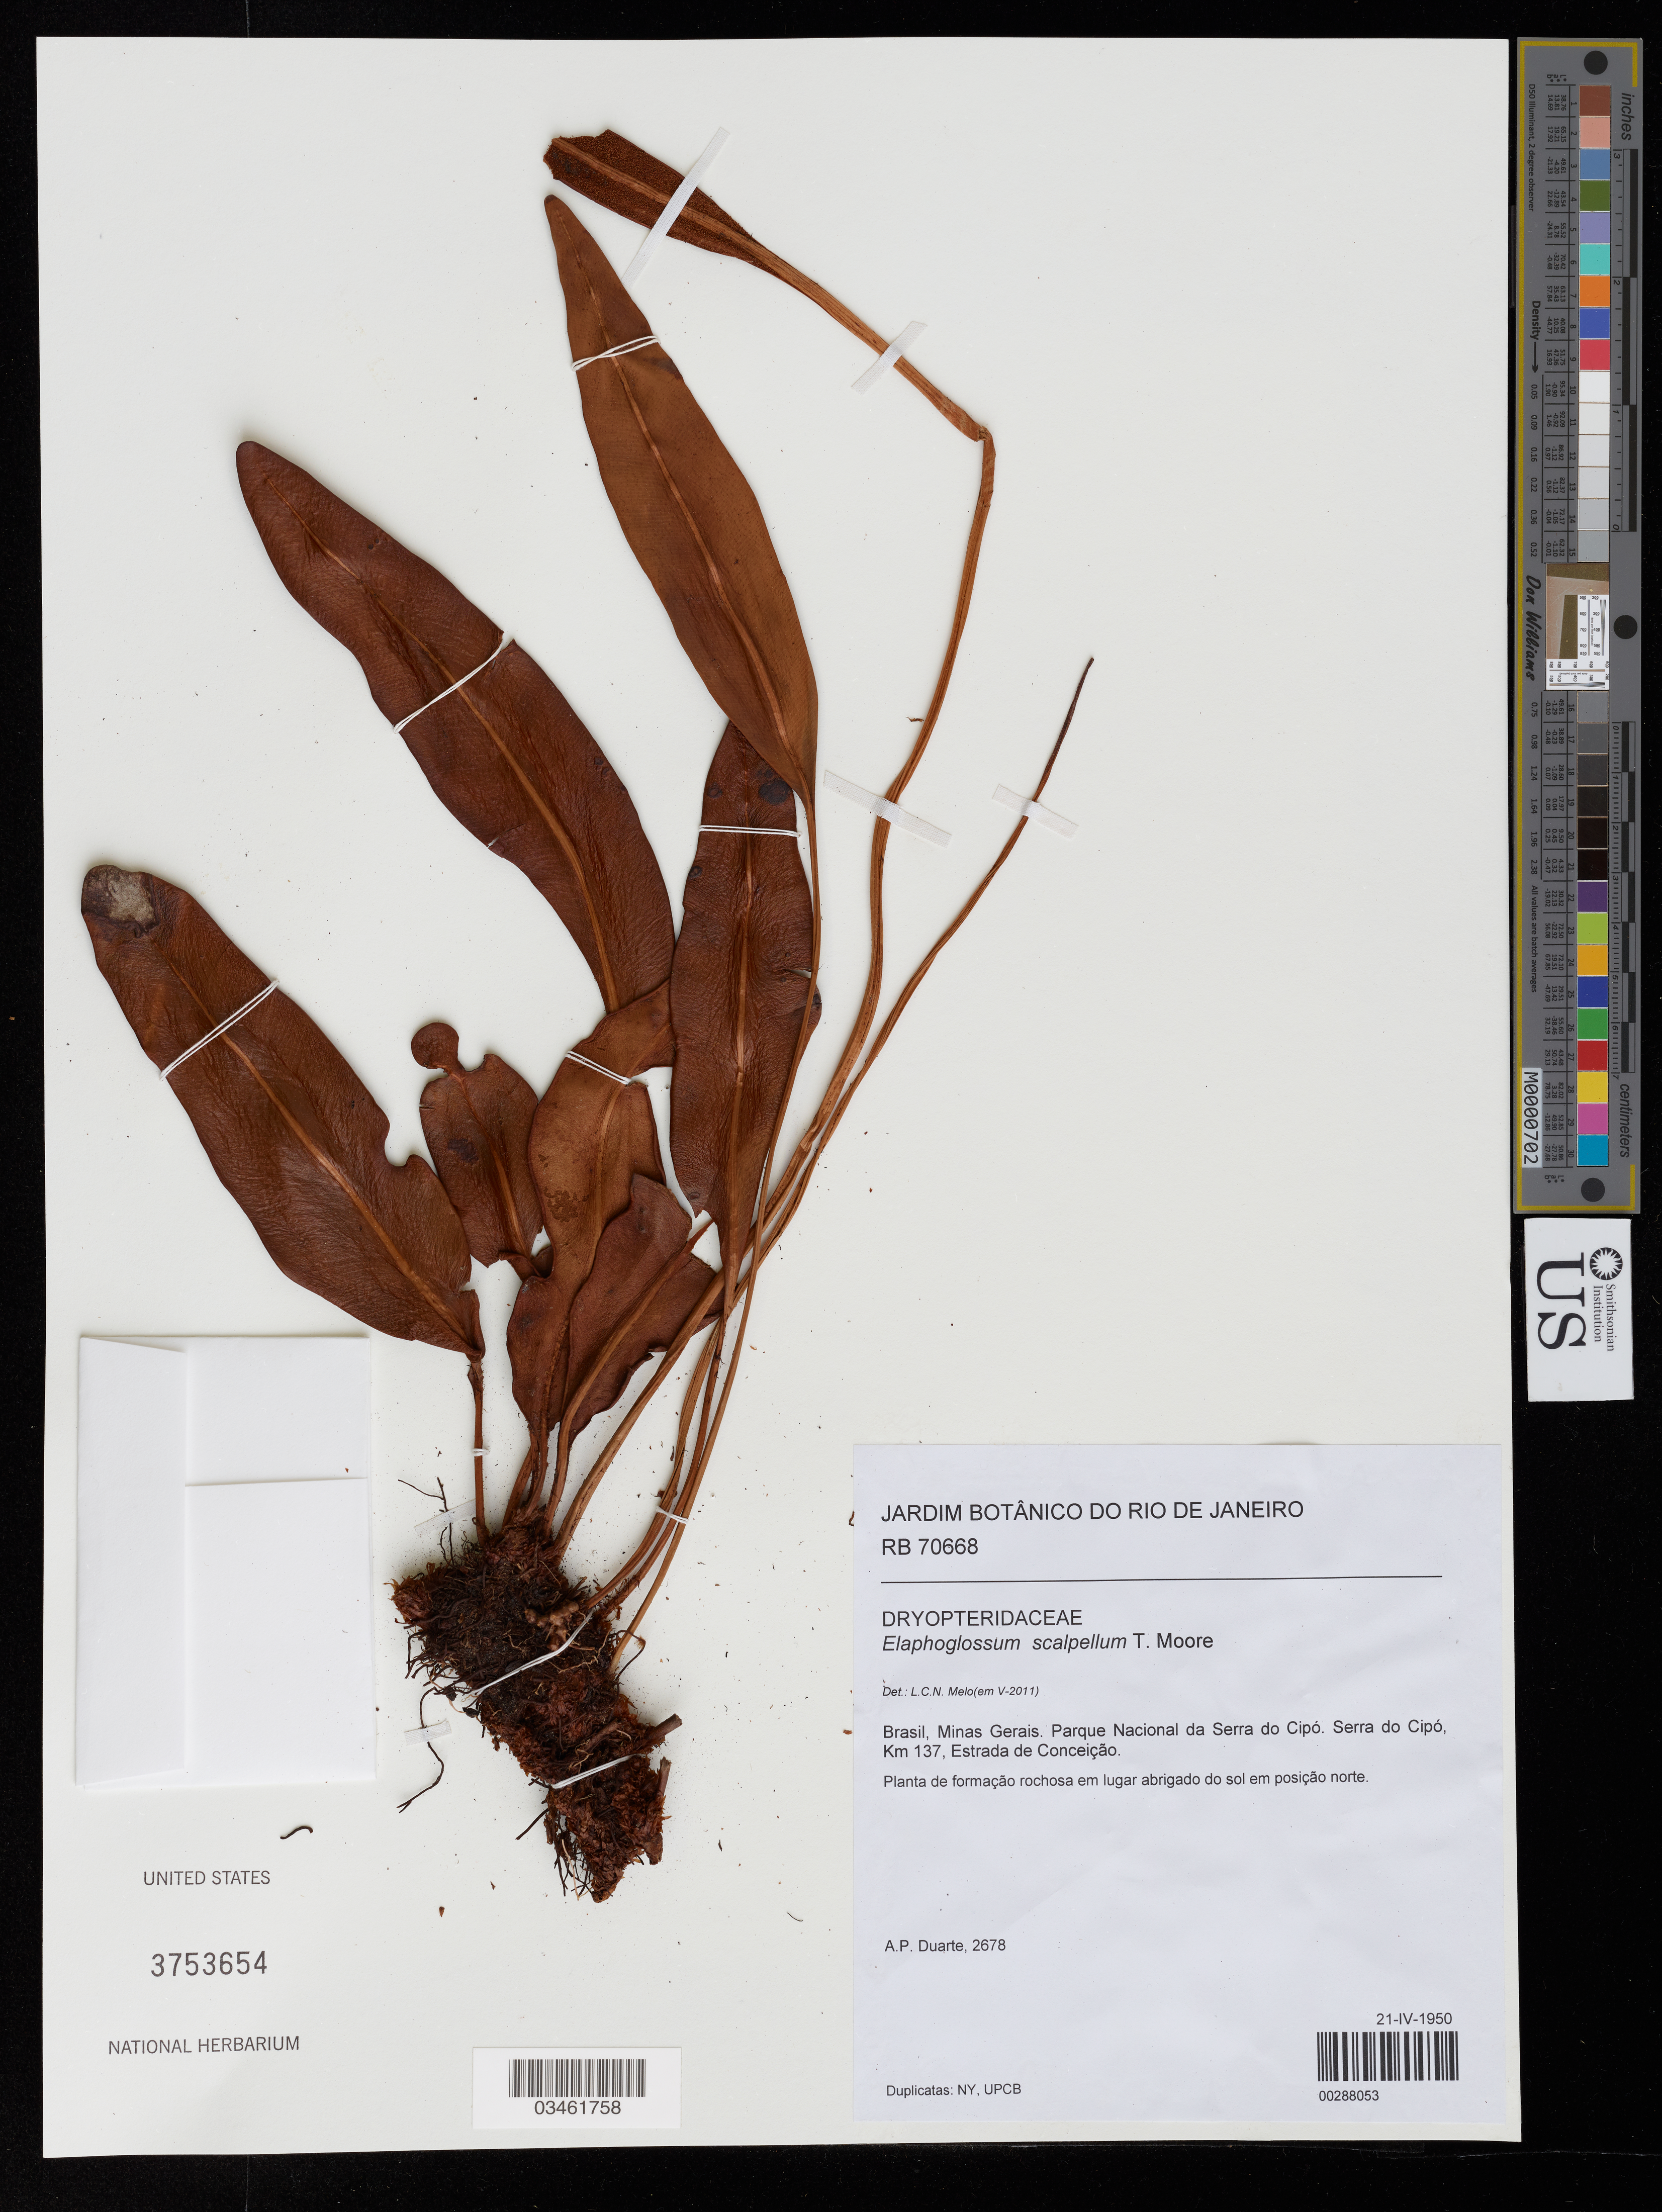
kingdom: Plantae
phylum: Tracheophyta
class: Polypodiopsida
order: Polypodiales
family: Dryopteridaceae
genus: Elaphoglossum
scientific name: Elaphoglossum scalpellum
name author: (Kunze ex Fée) T. Moore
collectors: A. P. Duarte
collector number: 2678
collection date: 1950-04-21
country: Brazil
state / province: Minas Gerais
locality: Parque Nacional da Serra do Cipó. Serra do Cipó, KM 137, Estrada de Conceição.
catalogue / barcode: US 3753654